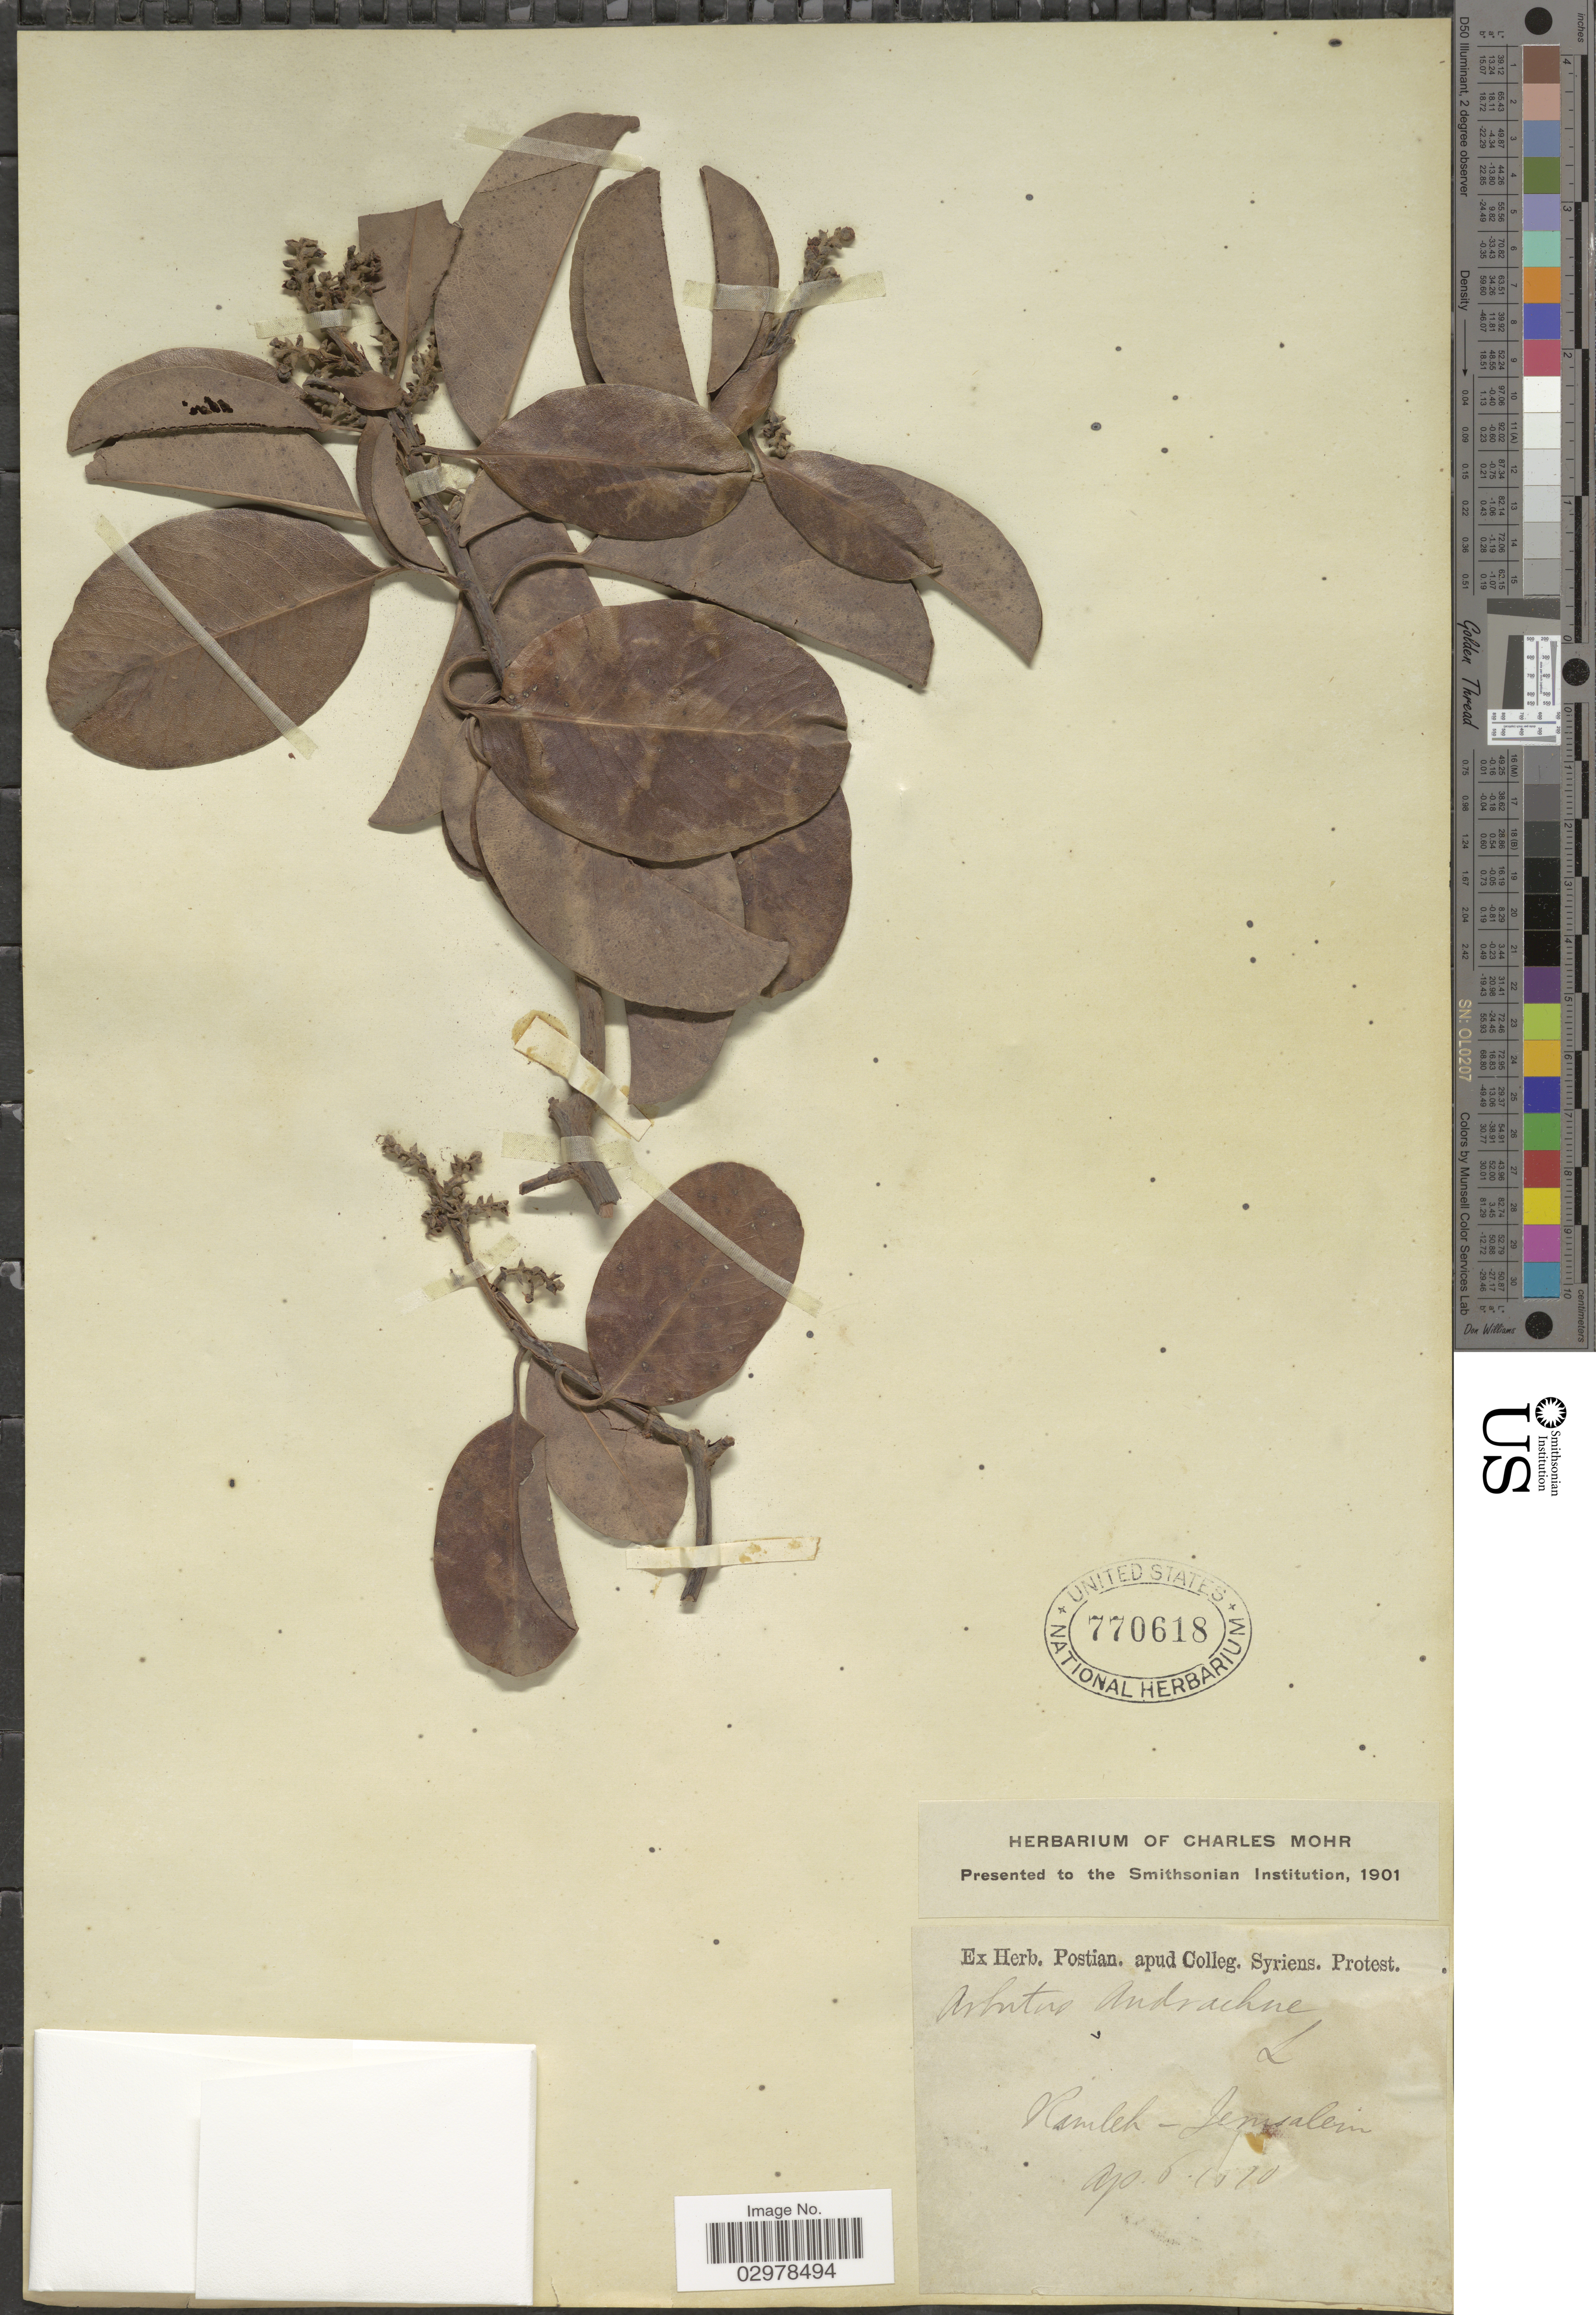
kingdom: Plantae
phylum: Tracheophyta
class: Magnoliopsida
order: Ericales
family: Ericaceae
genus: Arbutus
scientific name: Arbutus andrachne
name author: L.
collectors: ex herb. Postian. apud Colleg. Syriens. Protest. USE "Fannie P. A. Shepard" (10308853) AS PRIMARY COLLECTOR INSTEAD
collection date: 1910-04-06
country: Israel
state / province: Jerusalem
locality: Ramleh-Jerusalem.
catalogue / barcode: US 770618